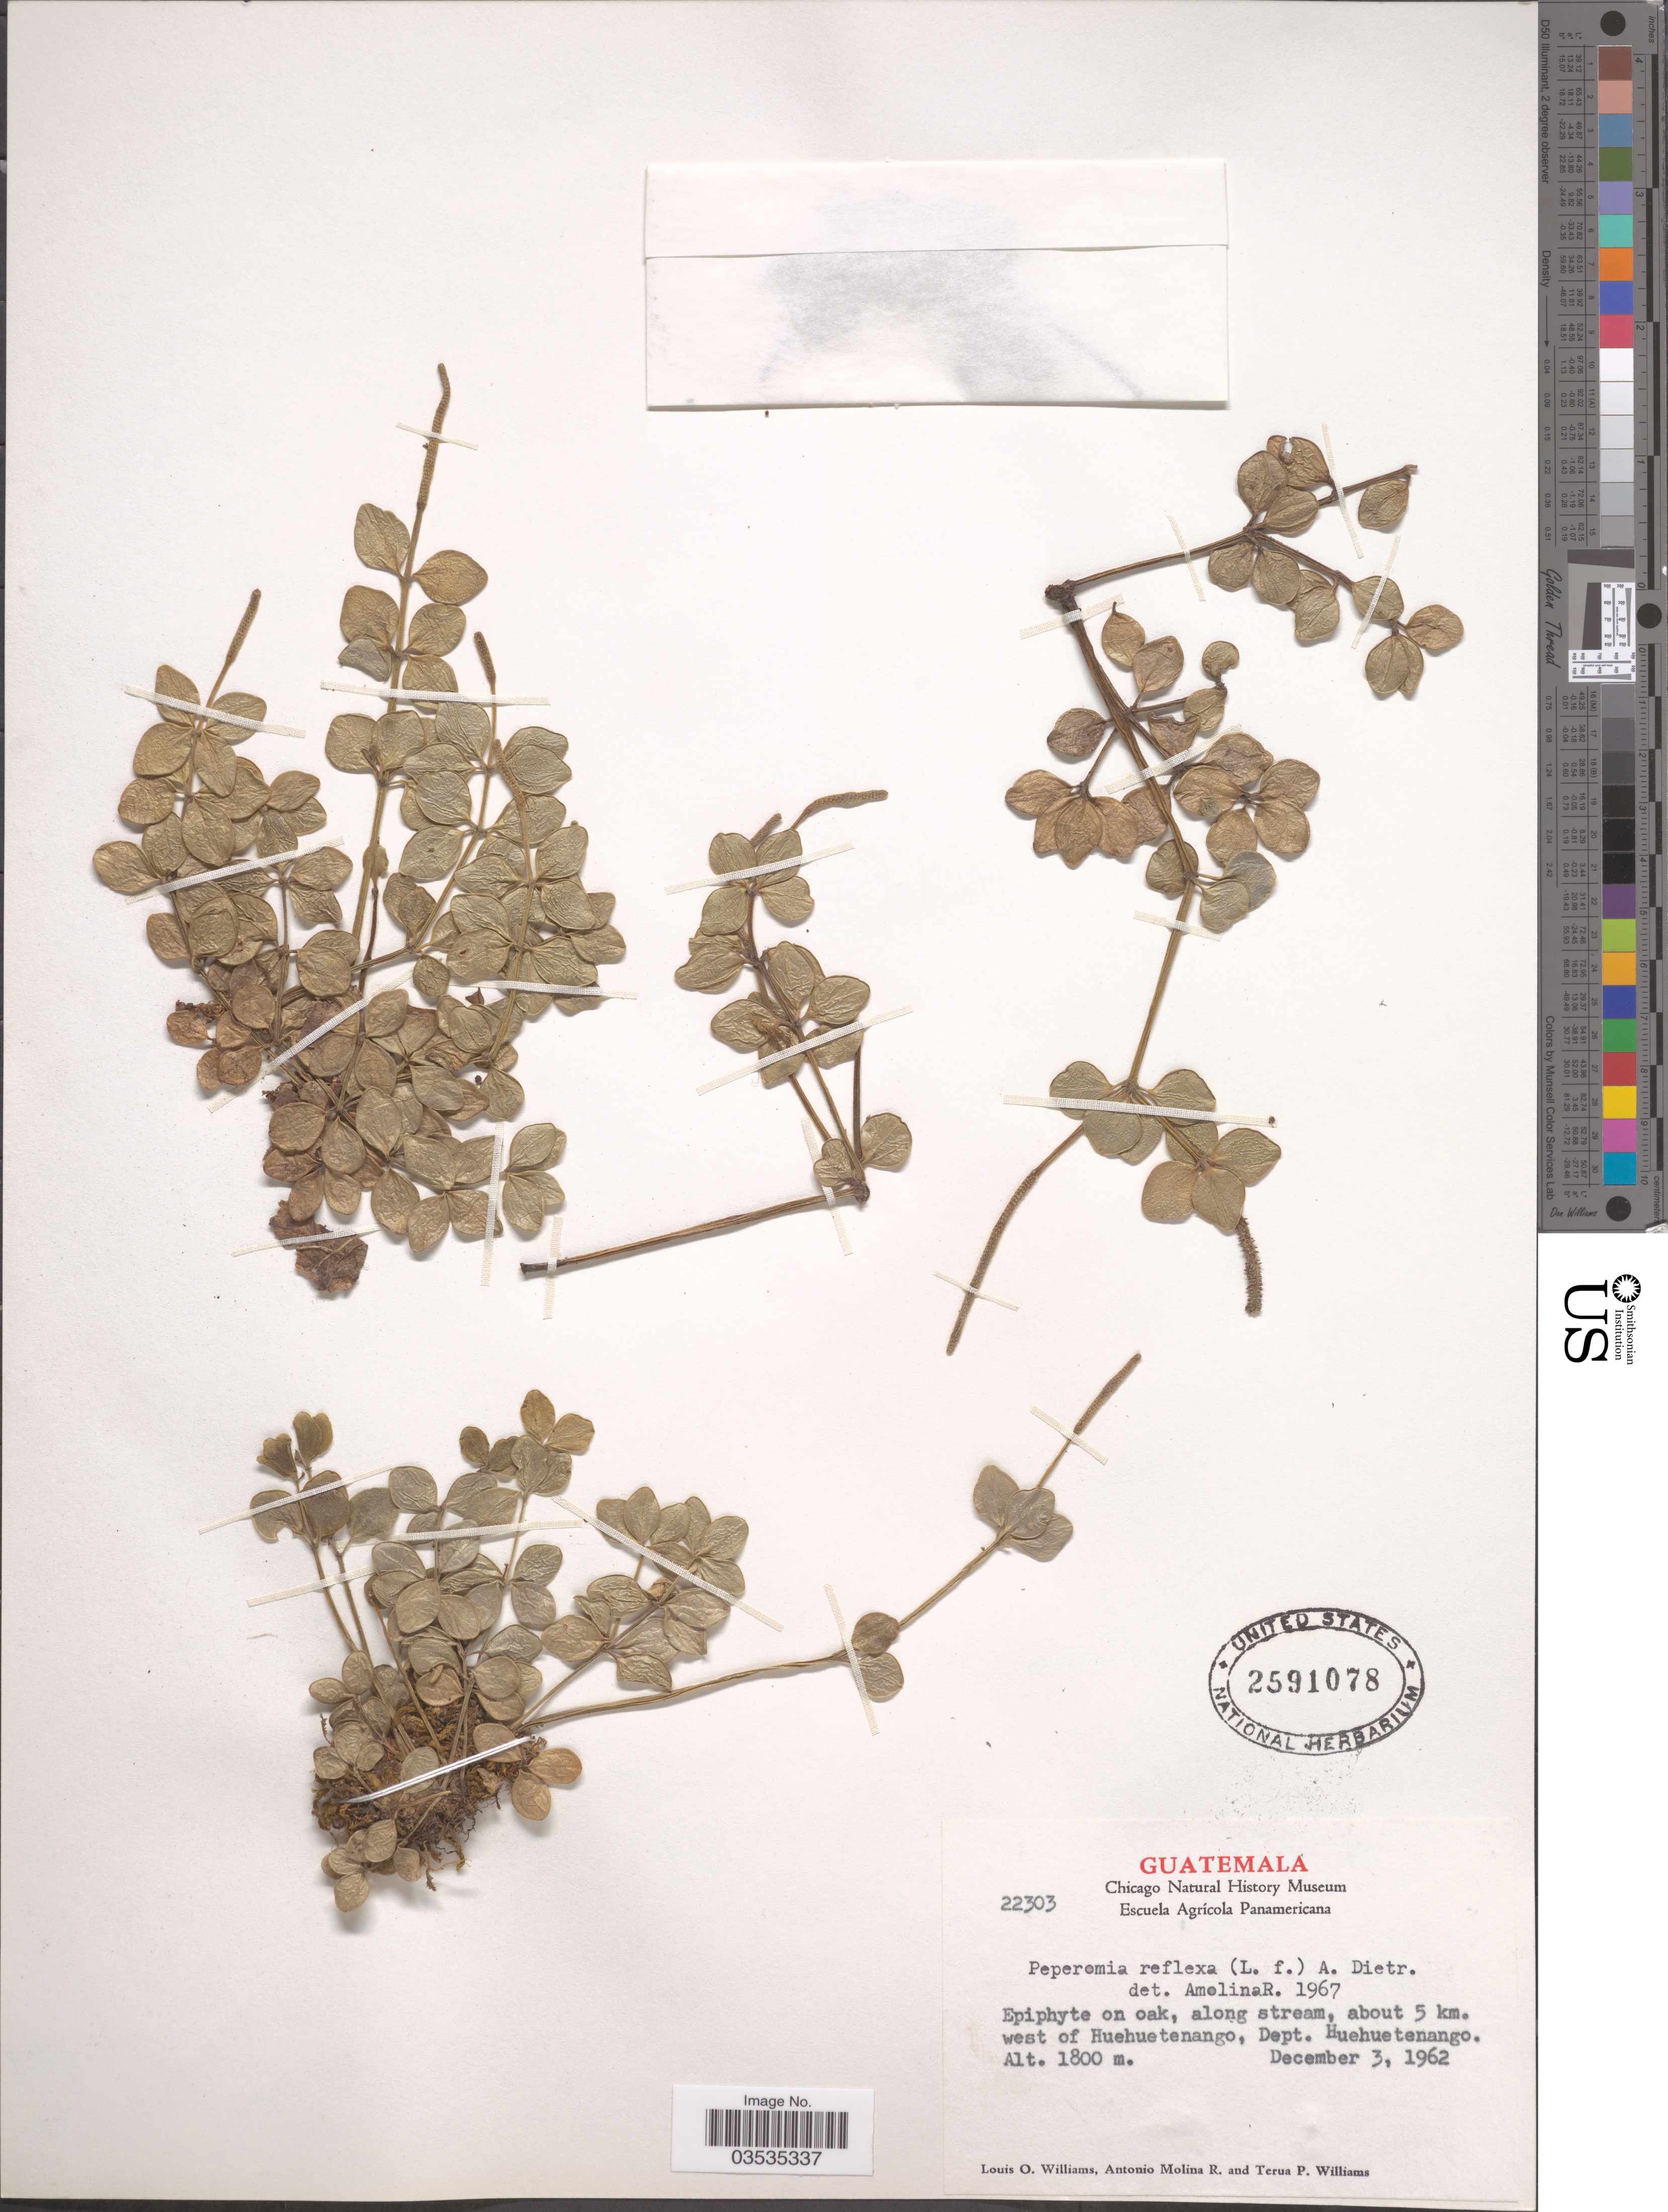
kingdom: Plantae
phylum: Tracheophyta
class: Magnoliopsida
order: Piperales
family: Piperaceae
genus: Peperomia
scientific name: Peperomia tetraphylla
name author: (G. Forst.) Hook. & Arn.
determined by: Jiménez, José Estaban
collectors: L. O. Williams, A. Molina R. & T. Williams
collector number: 22303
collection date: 1962-12-03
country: Guatemala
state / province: Huehuetenango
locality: Epiphyte on oak, along stream, about 5 km. west of Huehuetenango, Dept. Huehuetenango.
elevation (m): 1800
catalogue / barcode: US 2591078